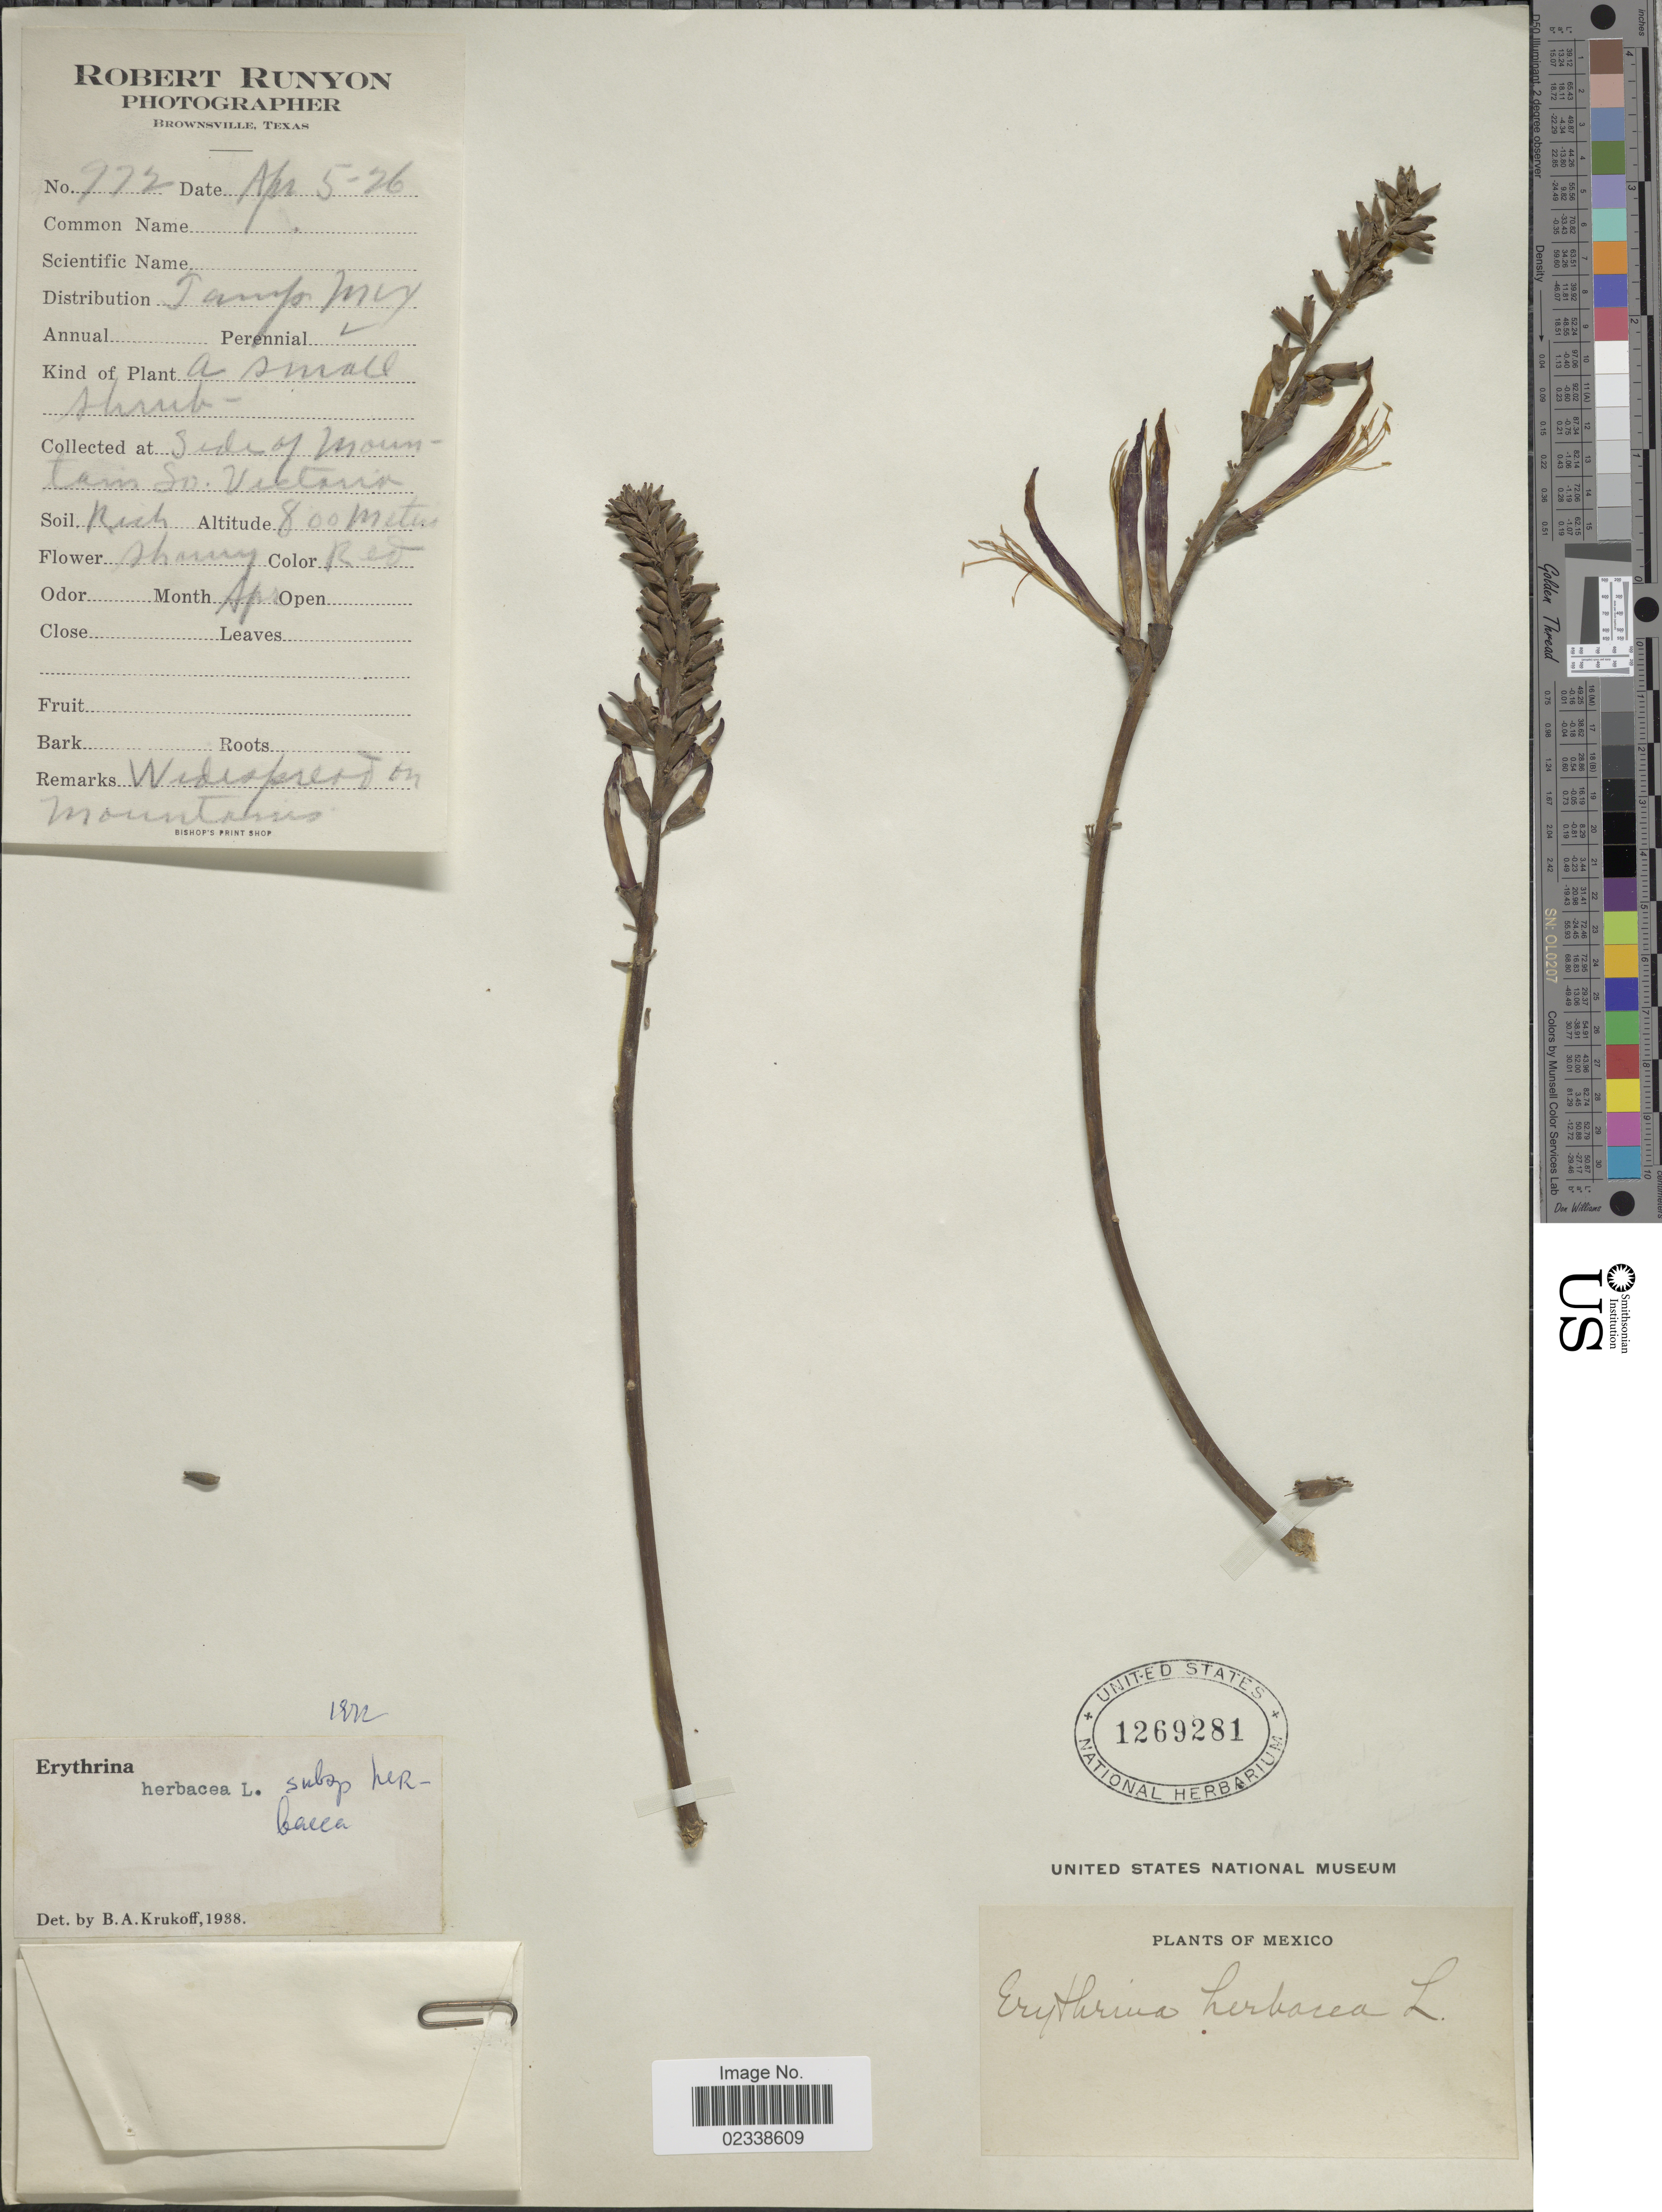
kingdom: Plantae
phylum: Tracheophyta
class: Magnoliopsida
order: Fabales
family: Fabaceae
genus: Erythrina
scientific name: Erythrina herbacea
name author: L.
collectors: R. Runyon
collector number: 972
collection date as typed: Transcribed d/m/y: 5/4/26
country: Mexico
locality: S edge of Mountain So. Victoria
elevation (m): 800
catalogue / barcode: US 1269281